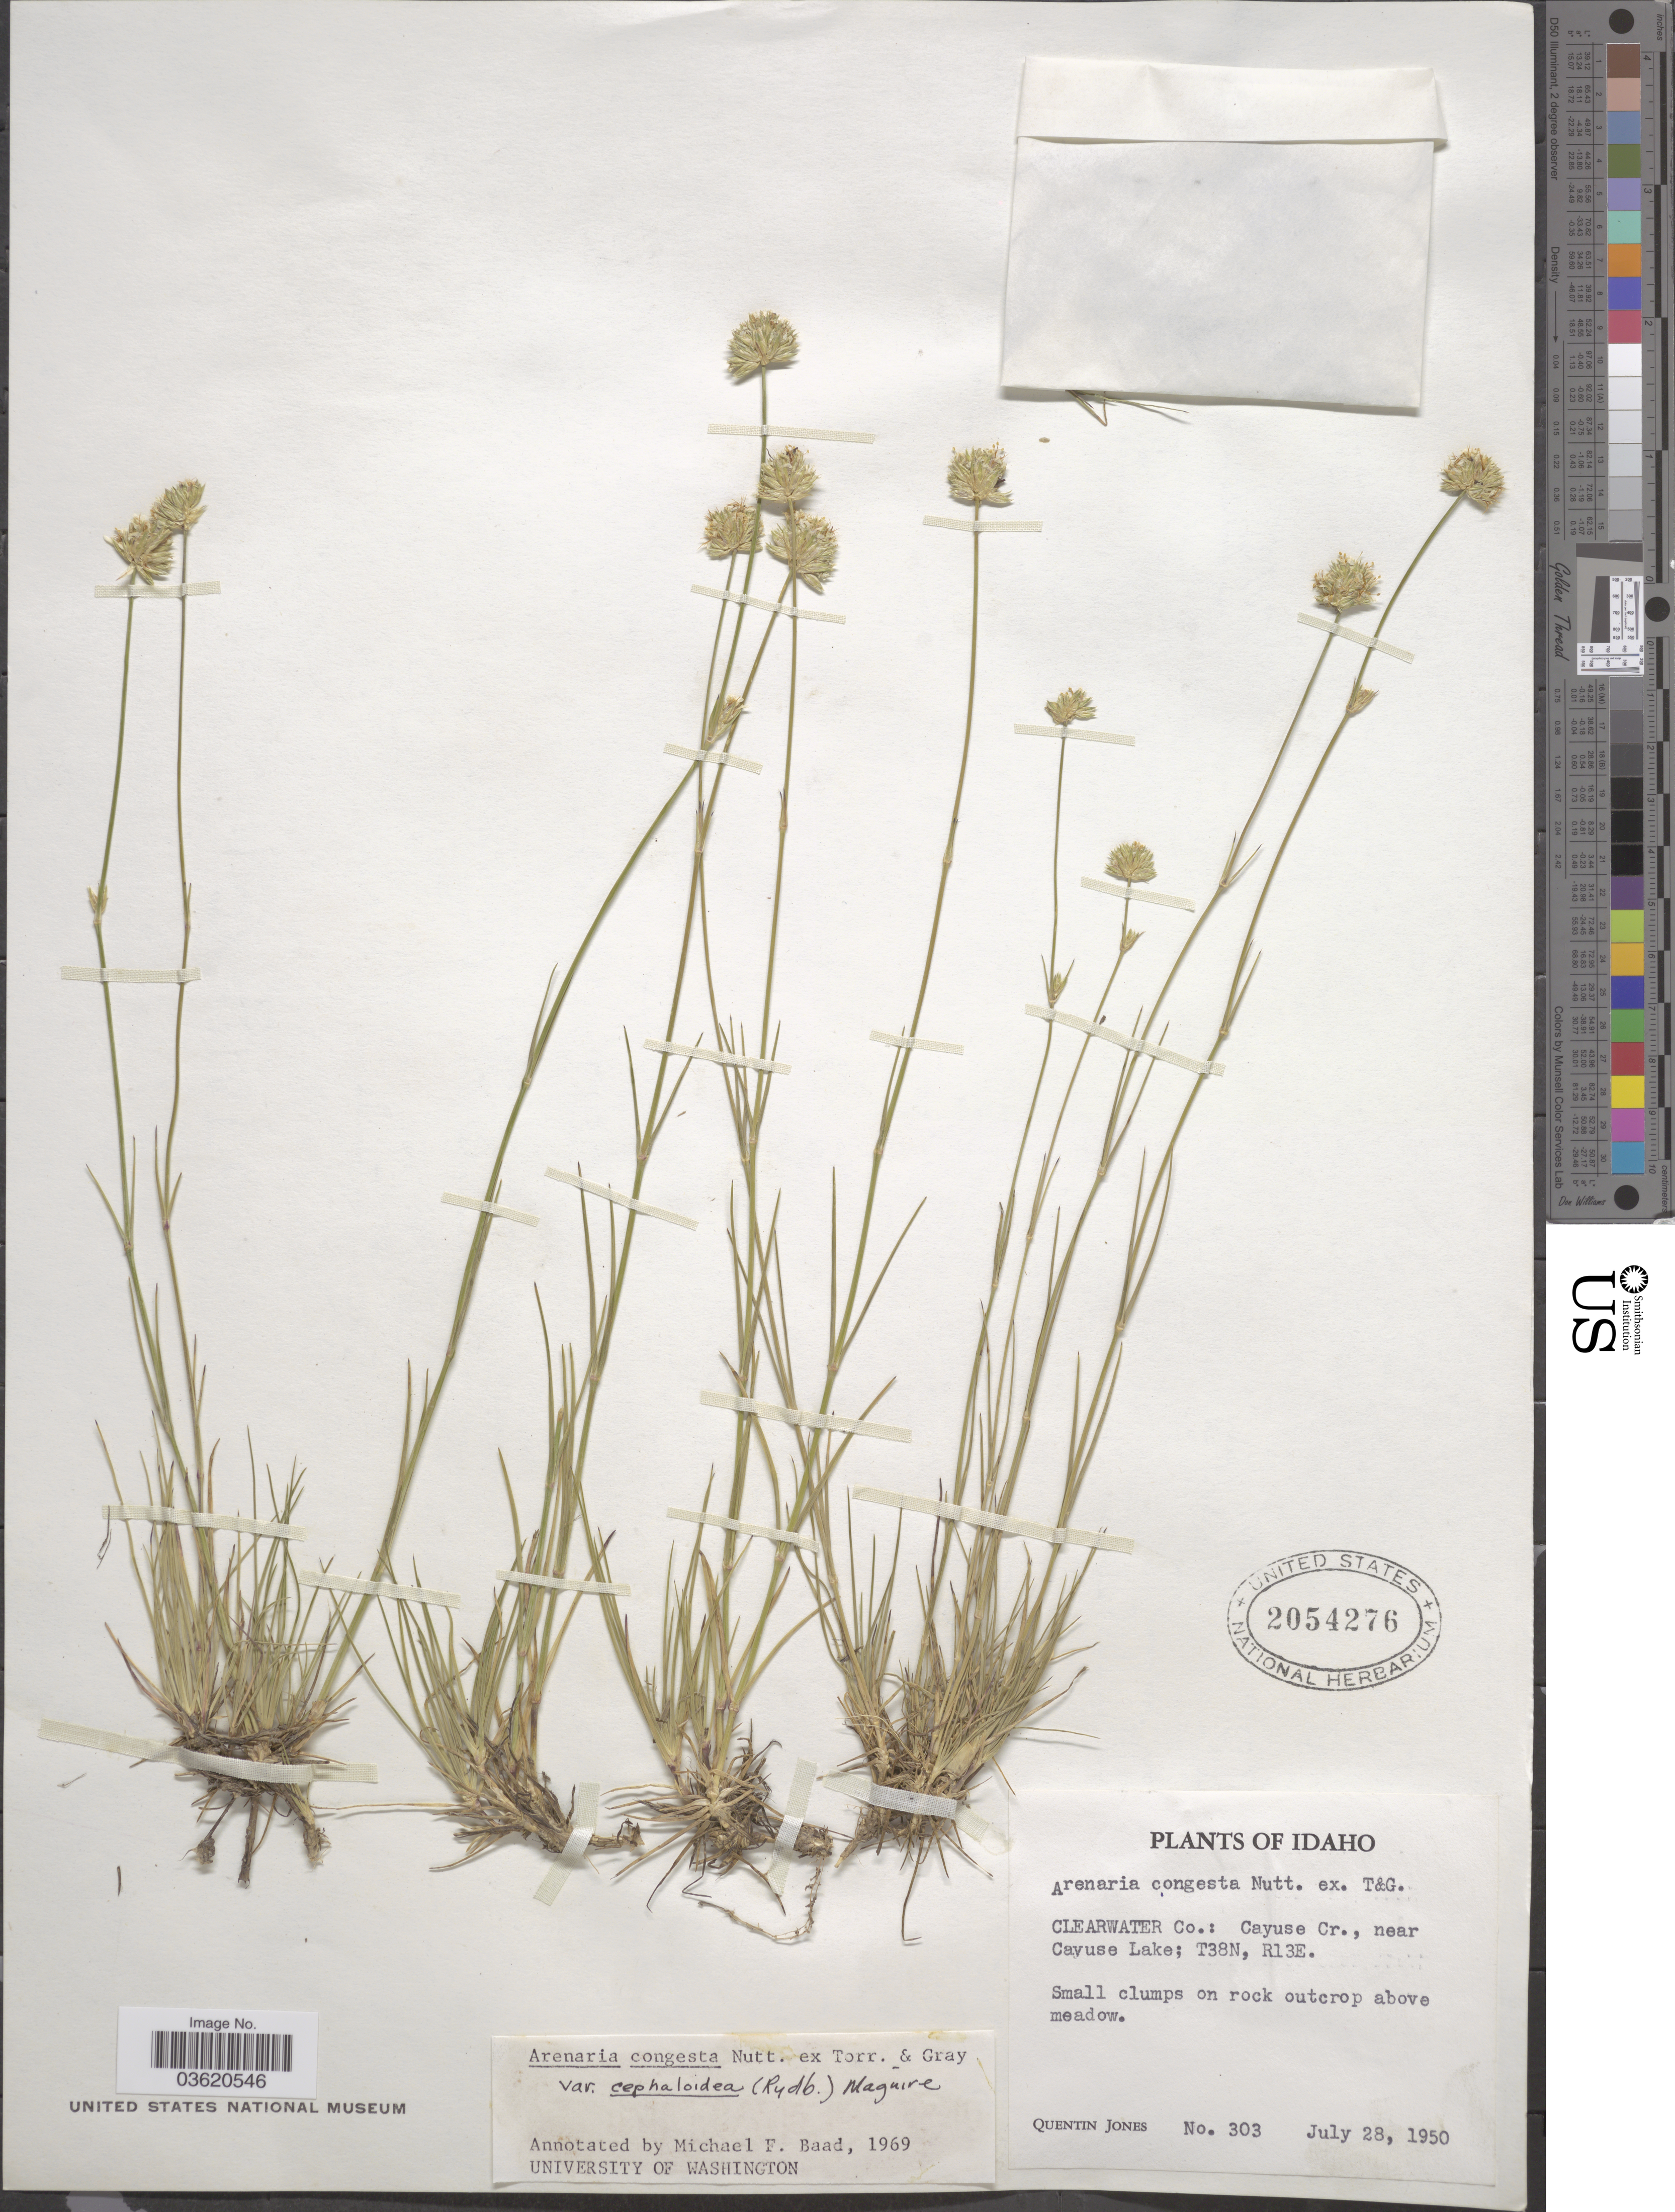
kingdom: Plantae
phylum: Tracheophyta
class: Magnoliopsida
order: Caryophyllales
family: Caryophyllaceae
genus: Eremogone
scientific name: Eremogone congesta var. cephaloidea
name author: (Rydb.) R.L. Hartm. & Rabeler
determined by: Strong, Mark T., (BOT), Smithsonian Institution - National Museum of Natural History (UNITED STATES)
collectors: Q. Jones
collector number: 303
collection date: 1950-07-28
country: United States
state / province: Idaho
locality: Clearwater Co.: Cayuse Cr., near Cayuse Lake; T38N, R13E.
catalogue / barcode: US 2054276